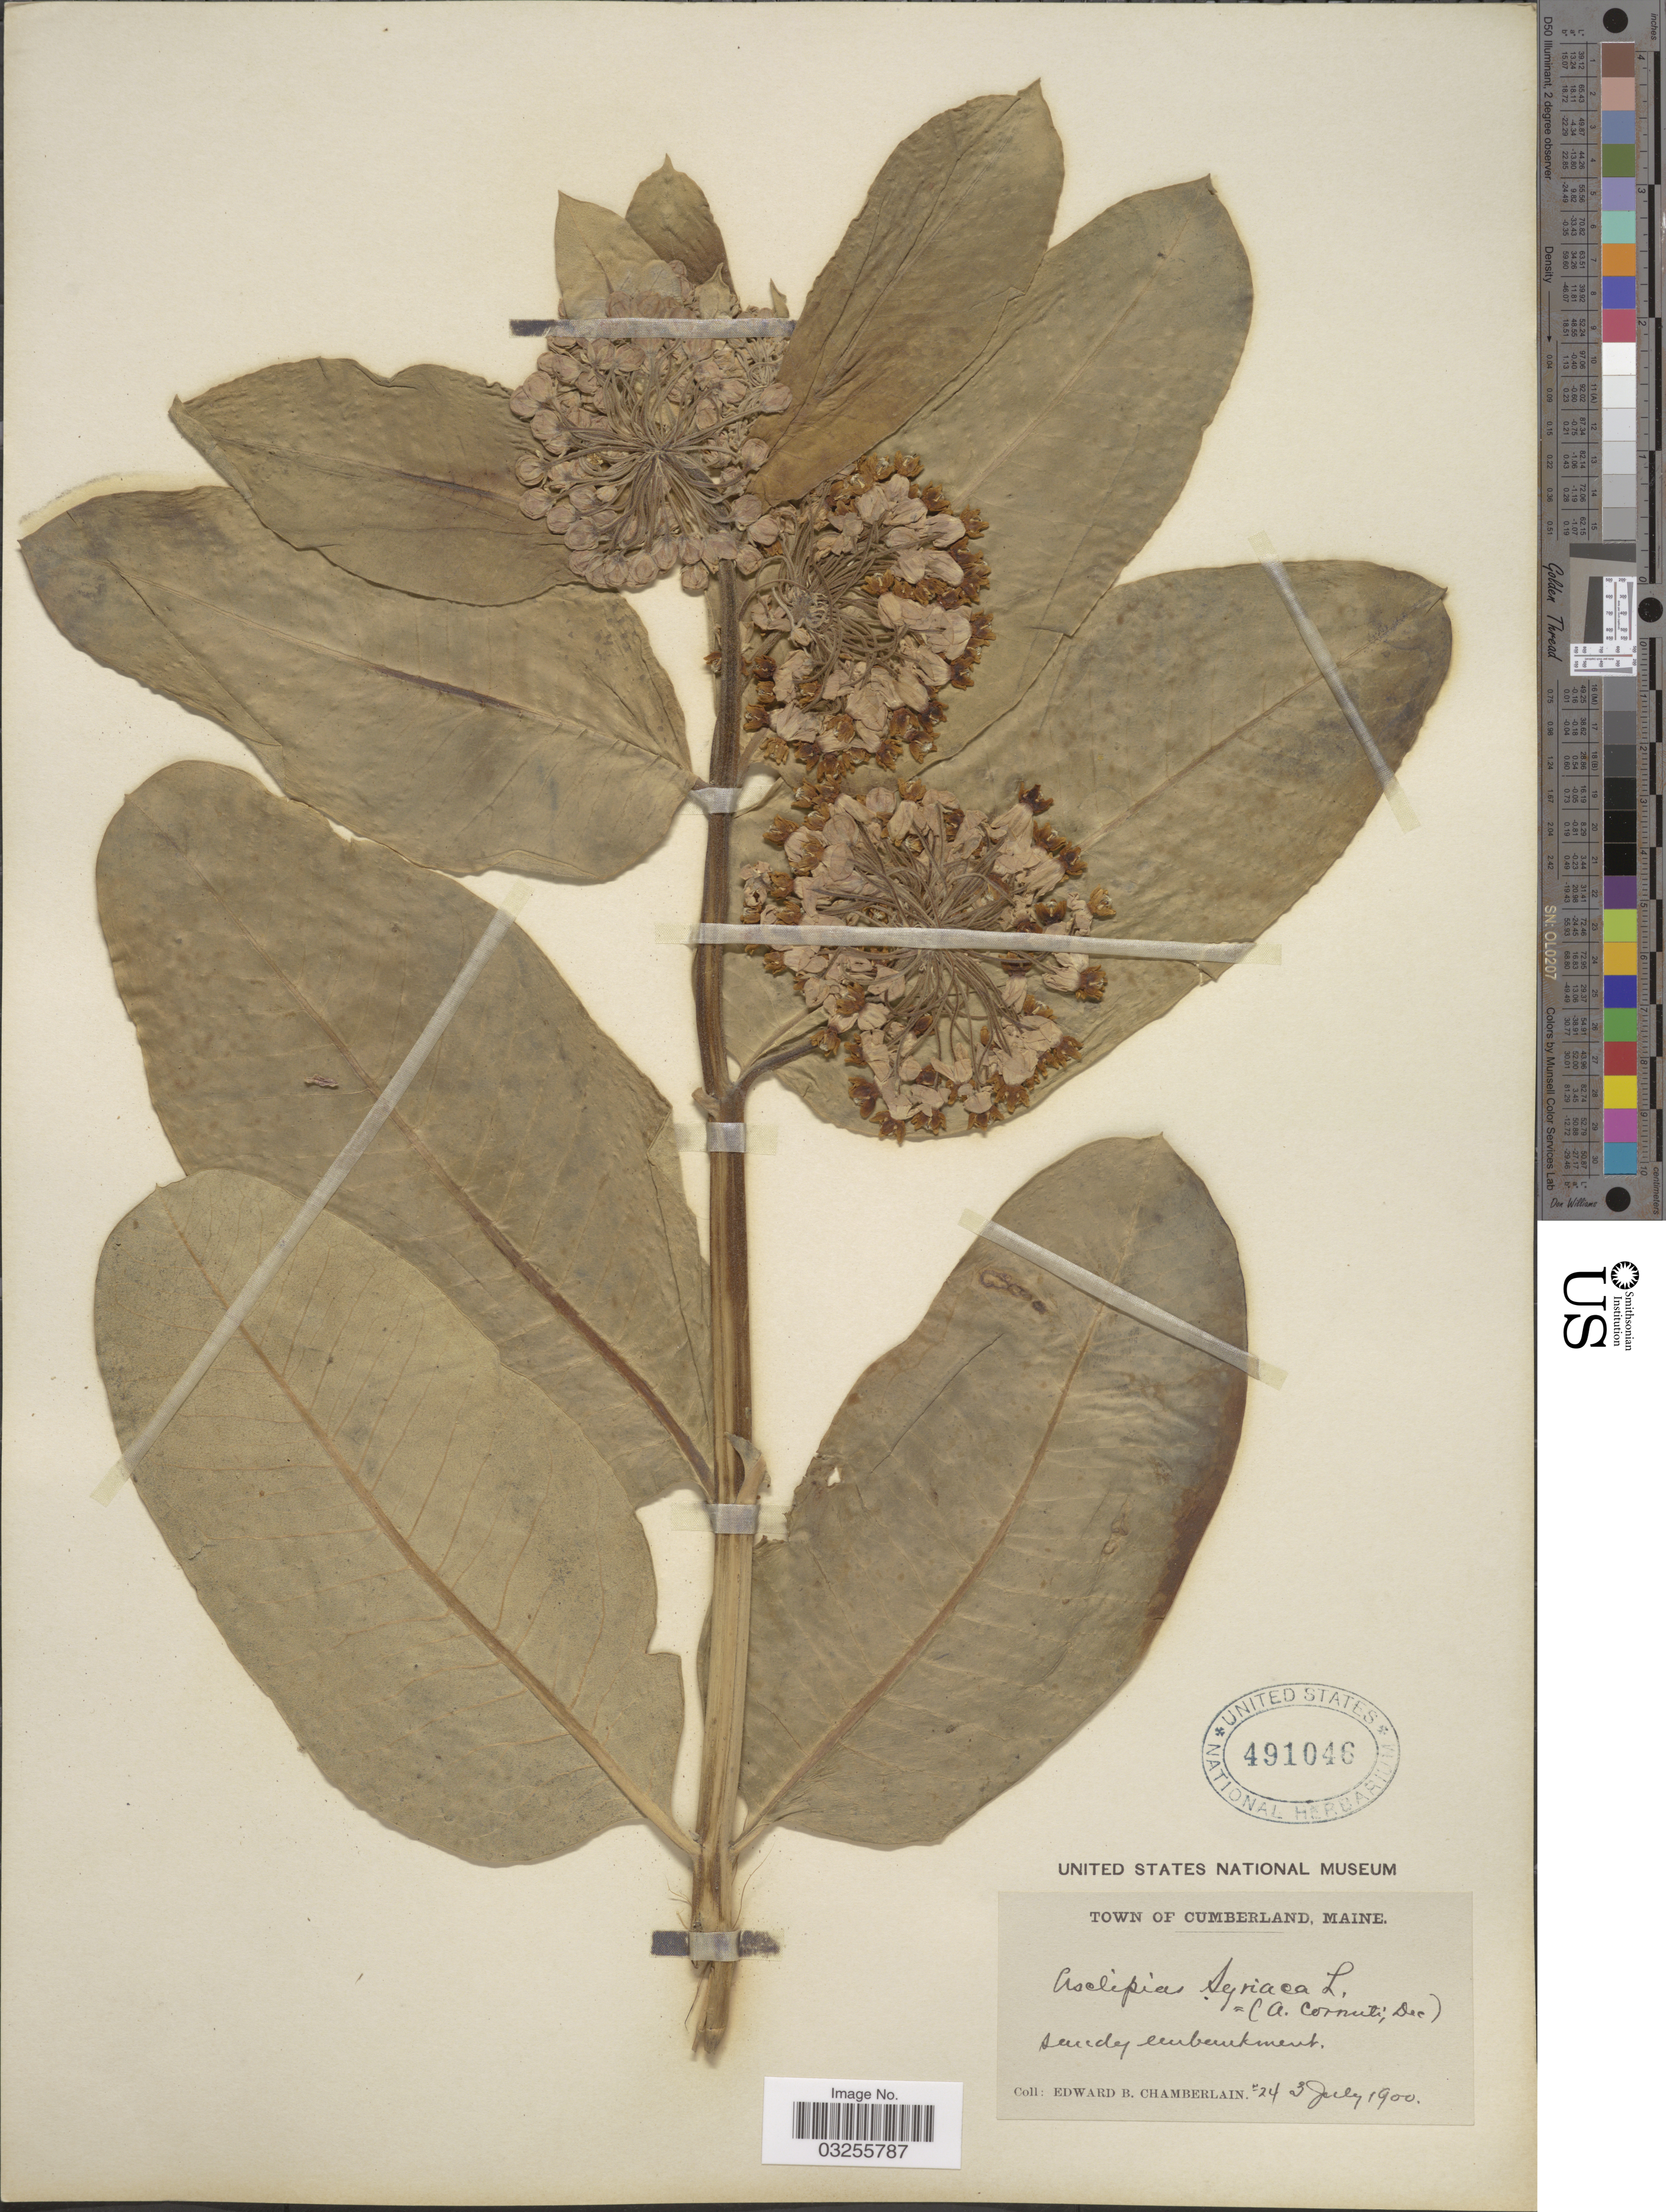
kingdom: Plantae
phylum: Tracheophyta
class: Magnoliopsida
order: Gentianales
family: Apocynaceae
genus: Asclepias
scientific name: Asclepias syriaca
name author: L.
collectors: E. Chamberlain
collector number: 24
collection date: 1900-07-03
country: United States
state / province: Maine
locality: Town of Cumberland. Sandy embankment.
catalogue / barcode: US 491046